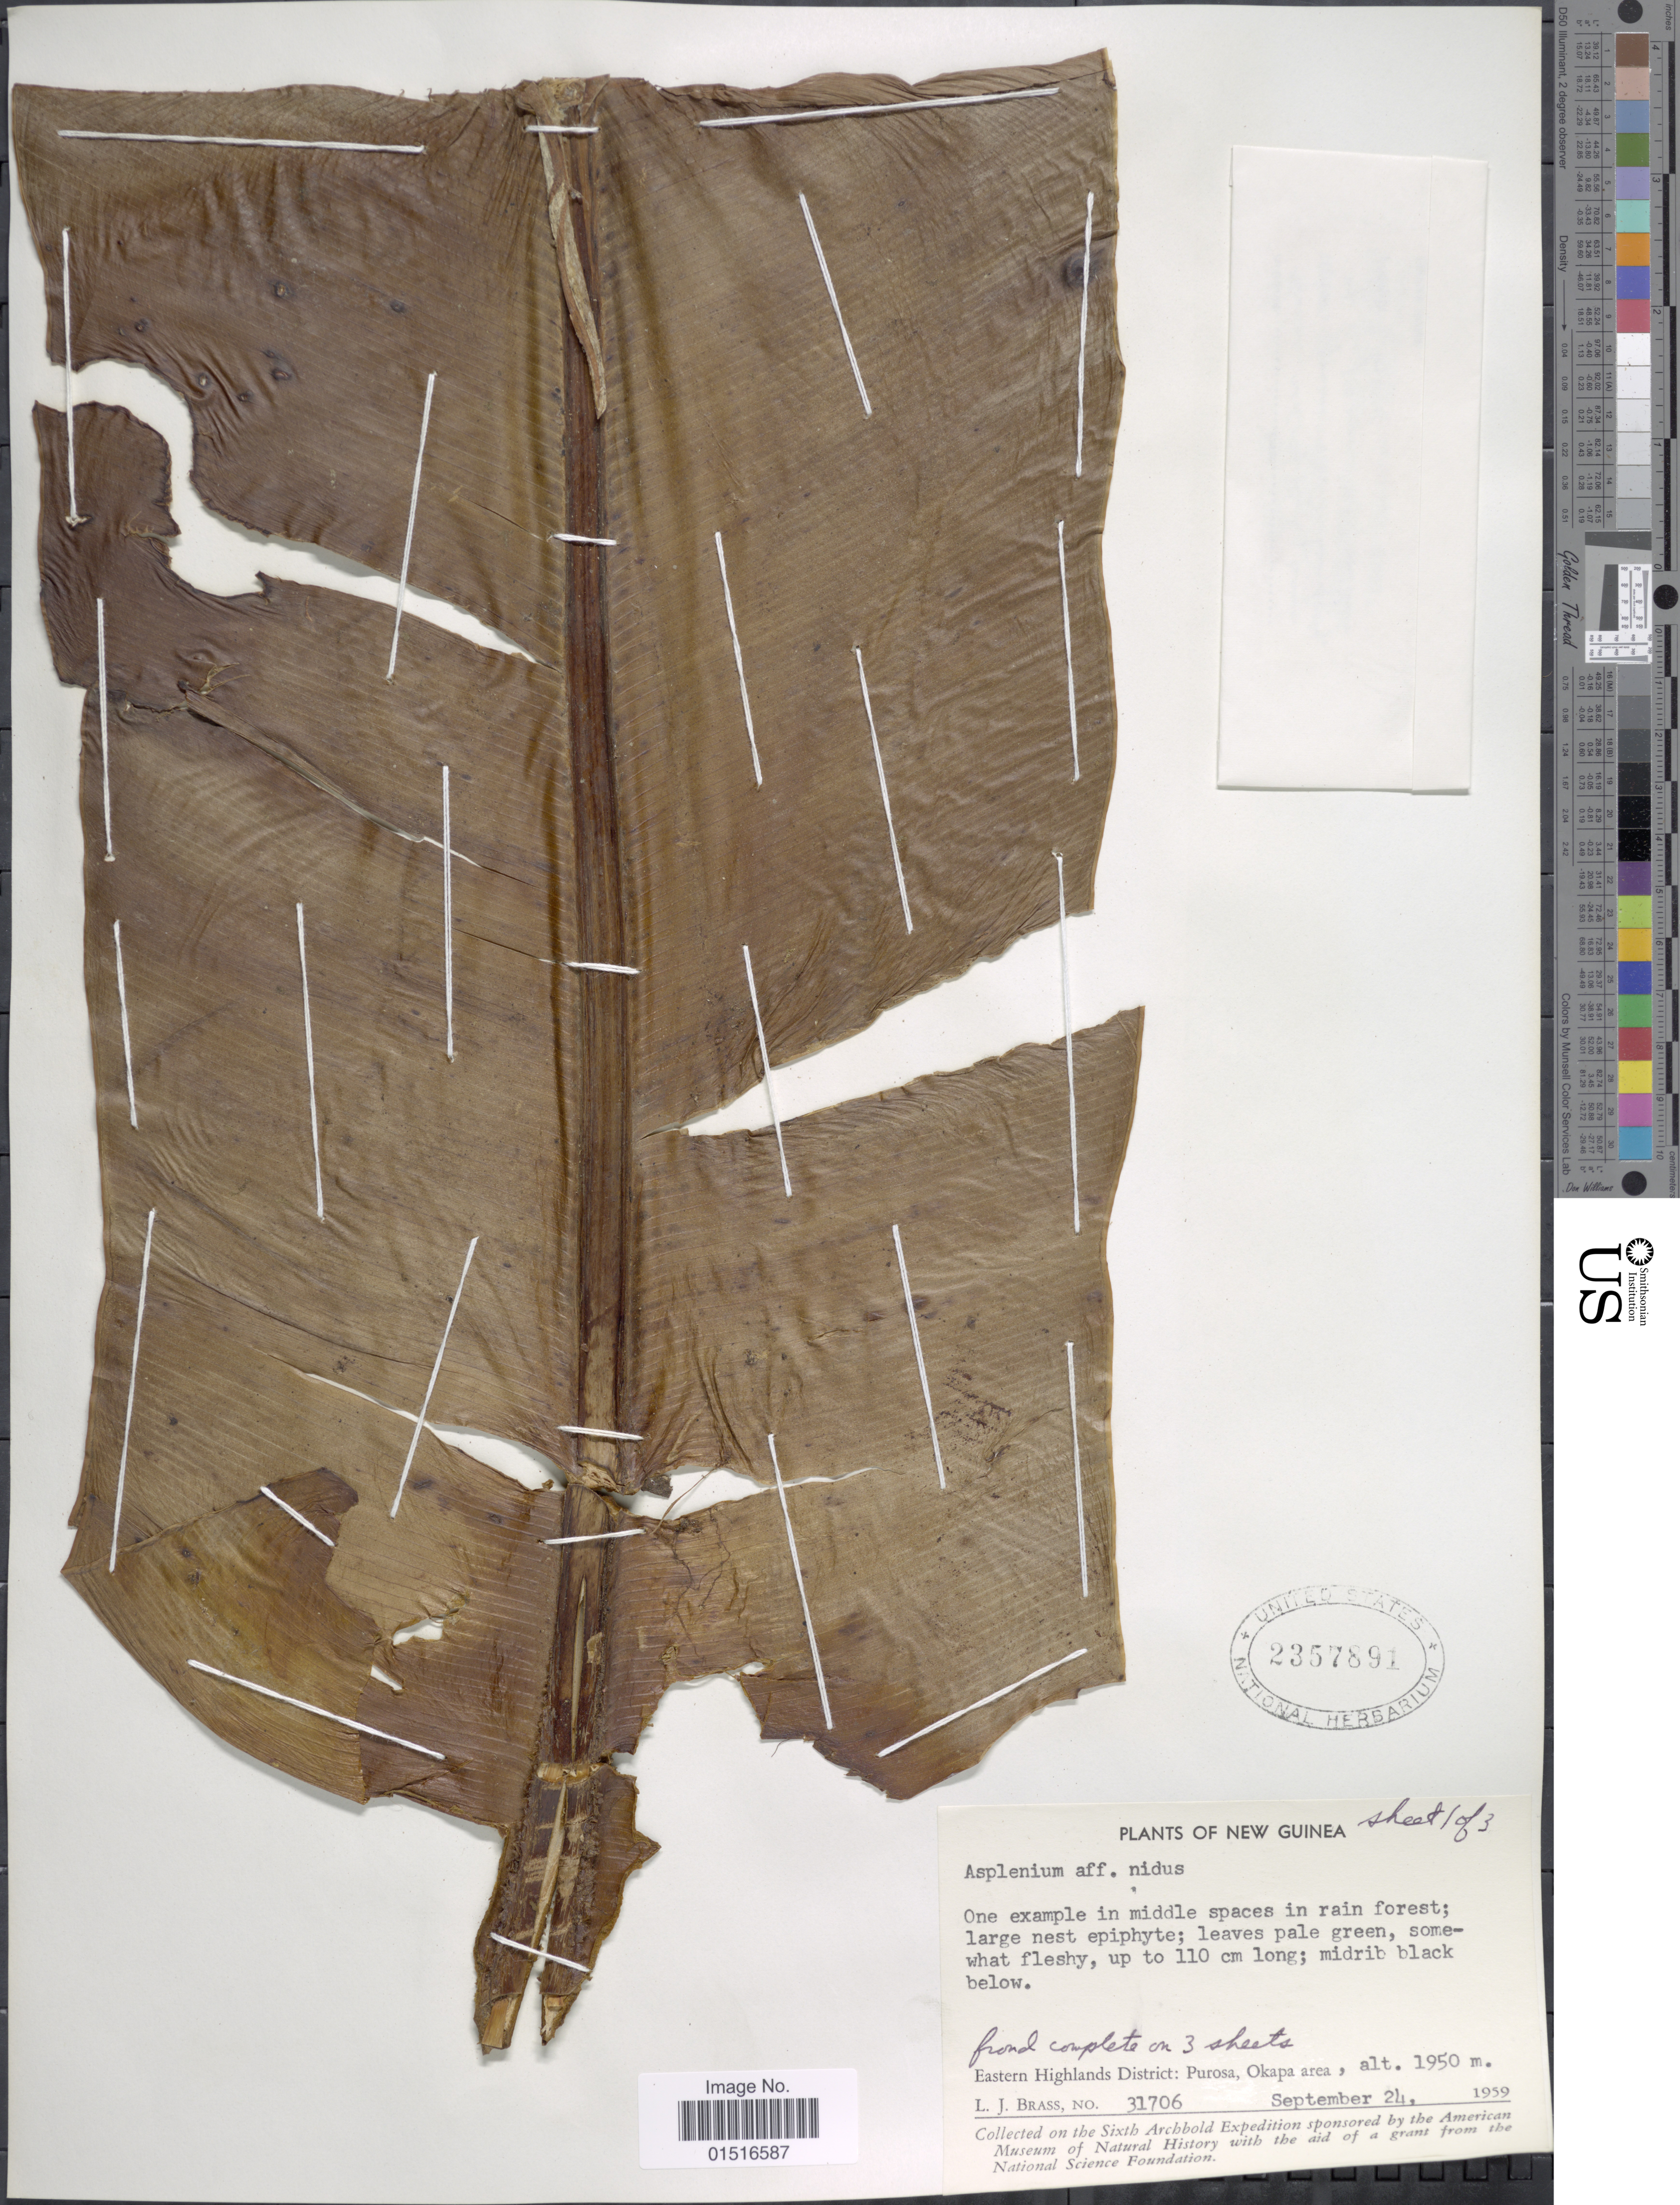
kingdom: Plantae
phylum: Tracheophyta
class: Polypodiopsida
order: Polypodiales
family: Aspleniaceae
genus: Asplenium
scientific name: Asplenium nidus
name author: L.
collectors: L. J. Brass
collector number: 31706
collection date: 1959-09-24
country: Papua New Guinea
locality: New Guinea, Eastern Highlands District: Purosa, Okapa area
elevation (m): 1950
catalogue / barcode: US 2357891